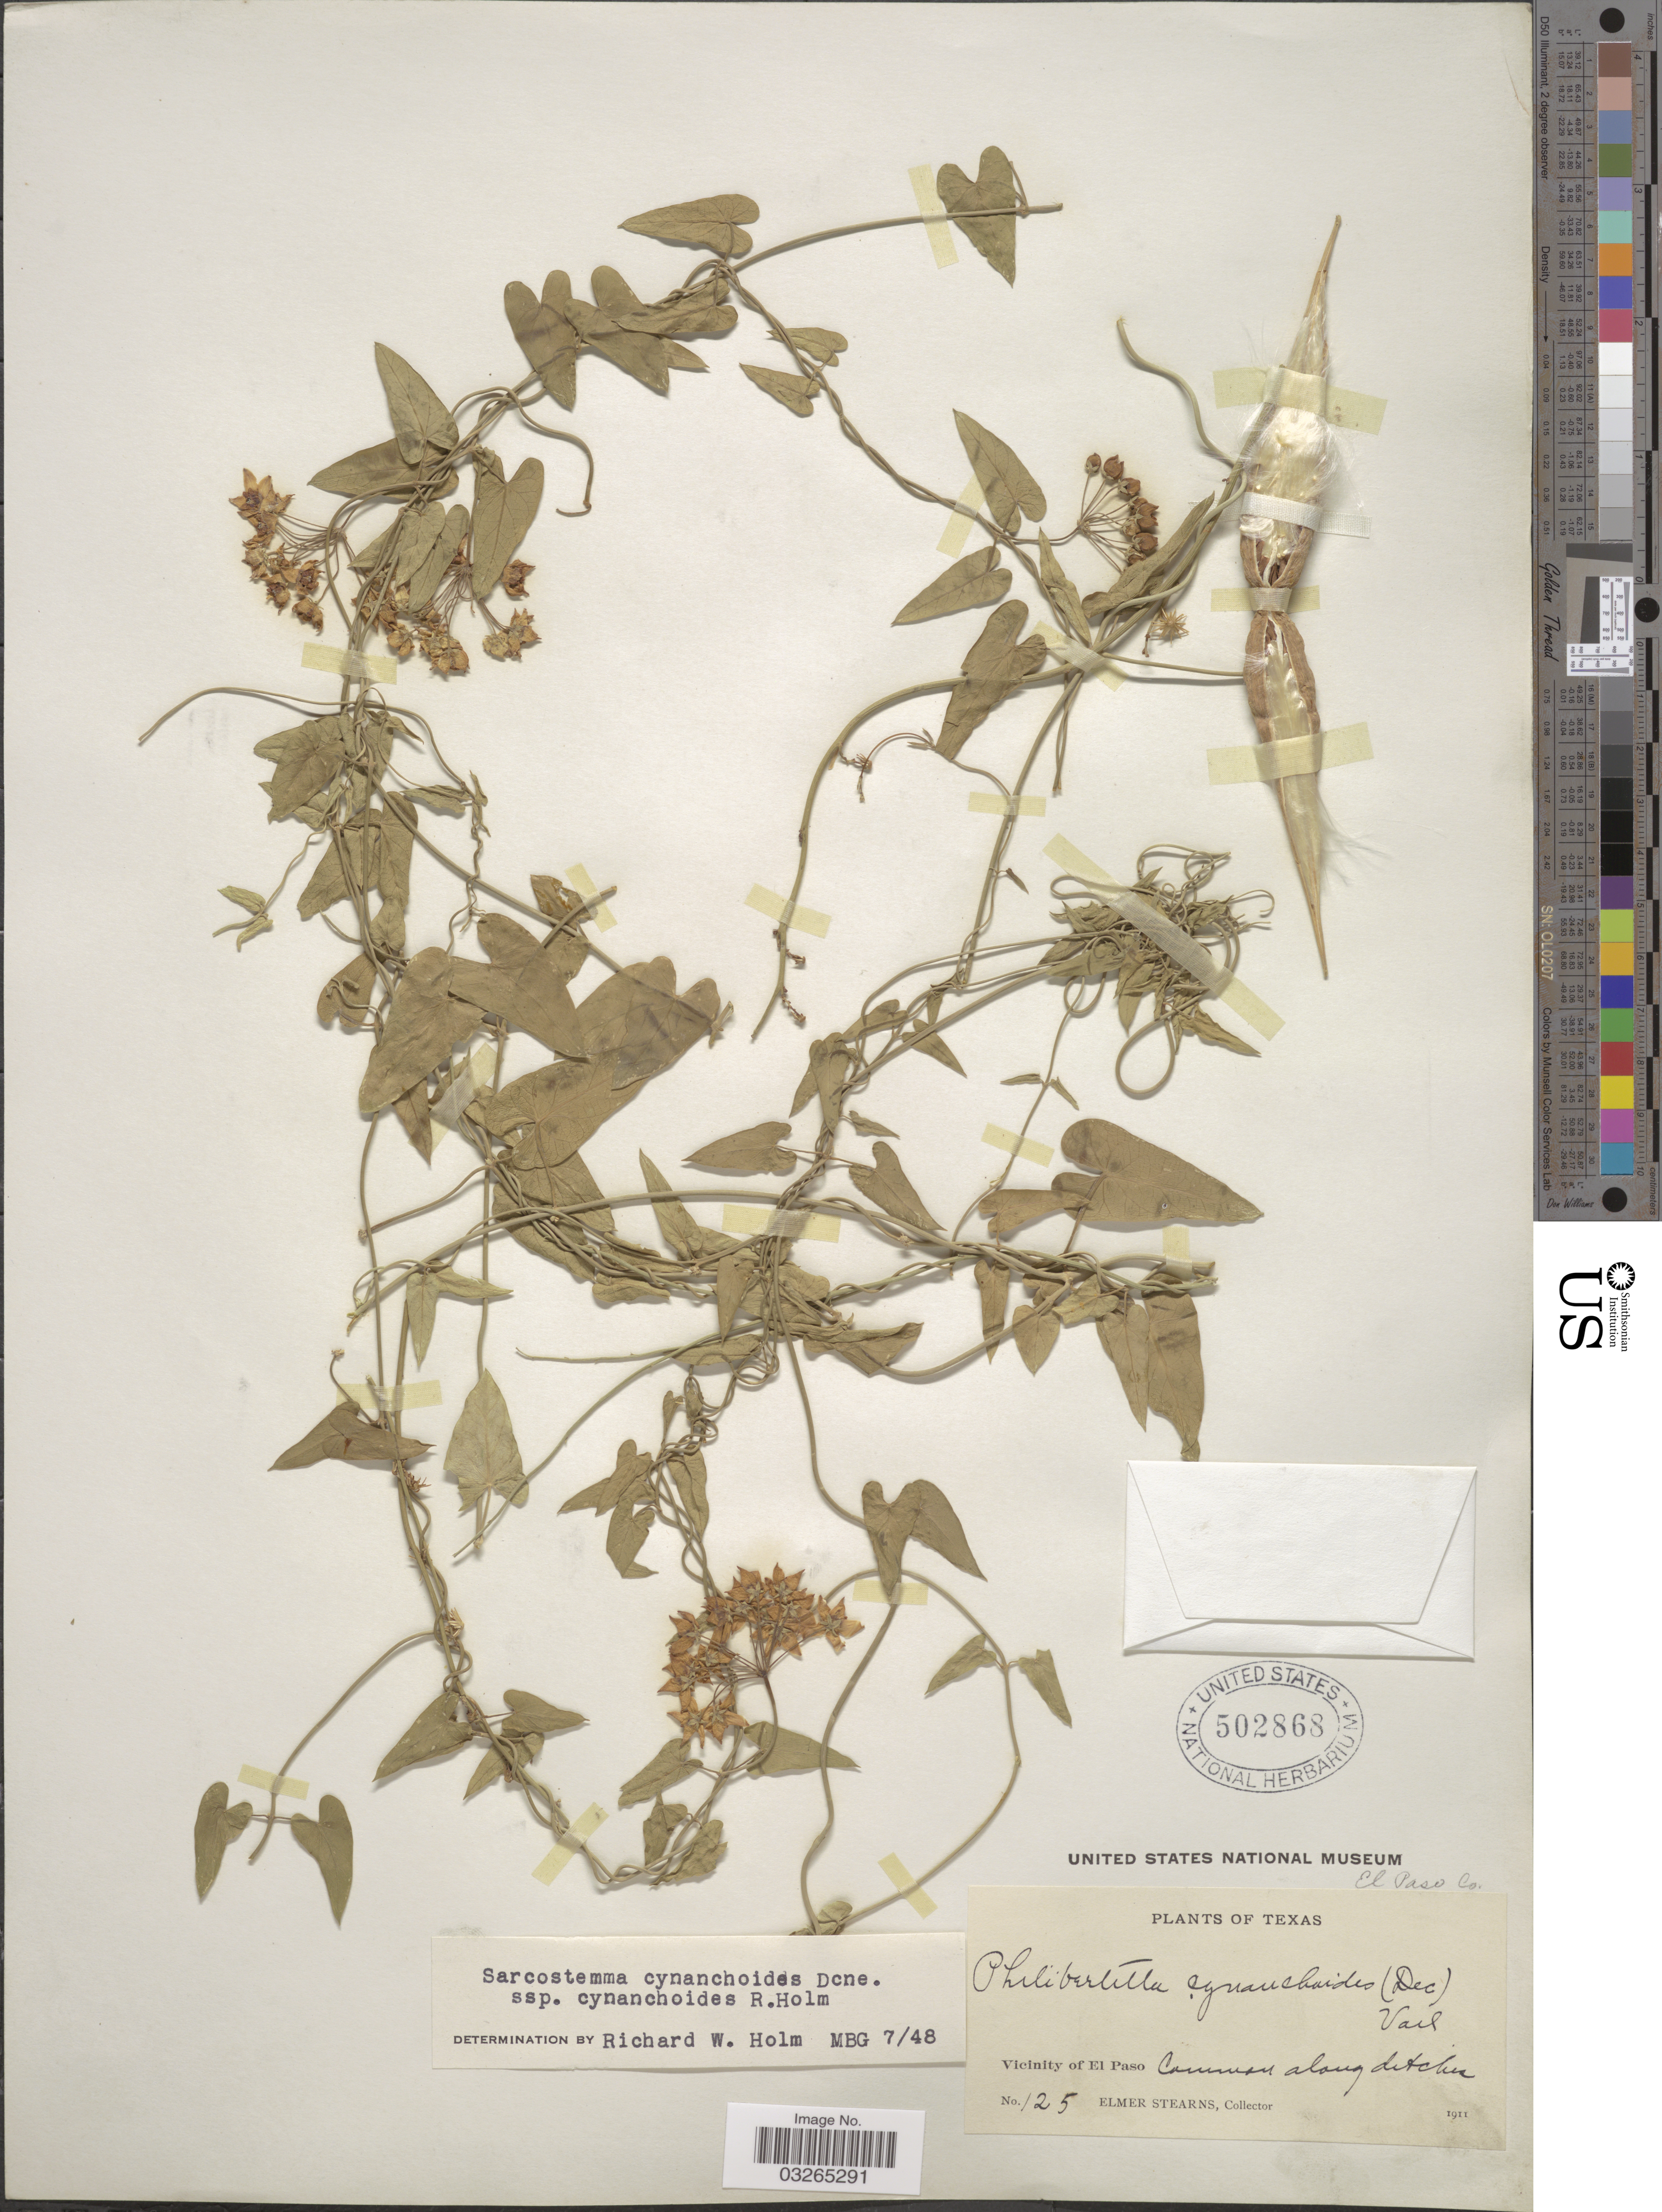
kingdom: Plantae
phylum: Tracheophyta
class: Magnoliopsida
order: Gentianales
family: Apocynaceae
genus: Sarcostemma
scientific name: Sarcostemma cynanchoides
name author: Decne.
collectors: E. Stearns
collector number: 125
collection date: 1911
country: United States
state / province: Texas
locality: Vicinity of El Paso. Common along ditches. El Paso Co.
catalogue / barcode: US 502868